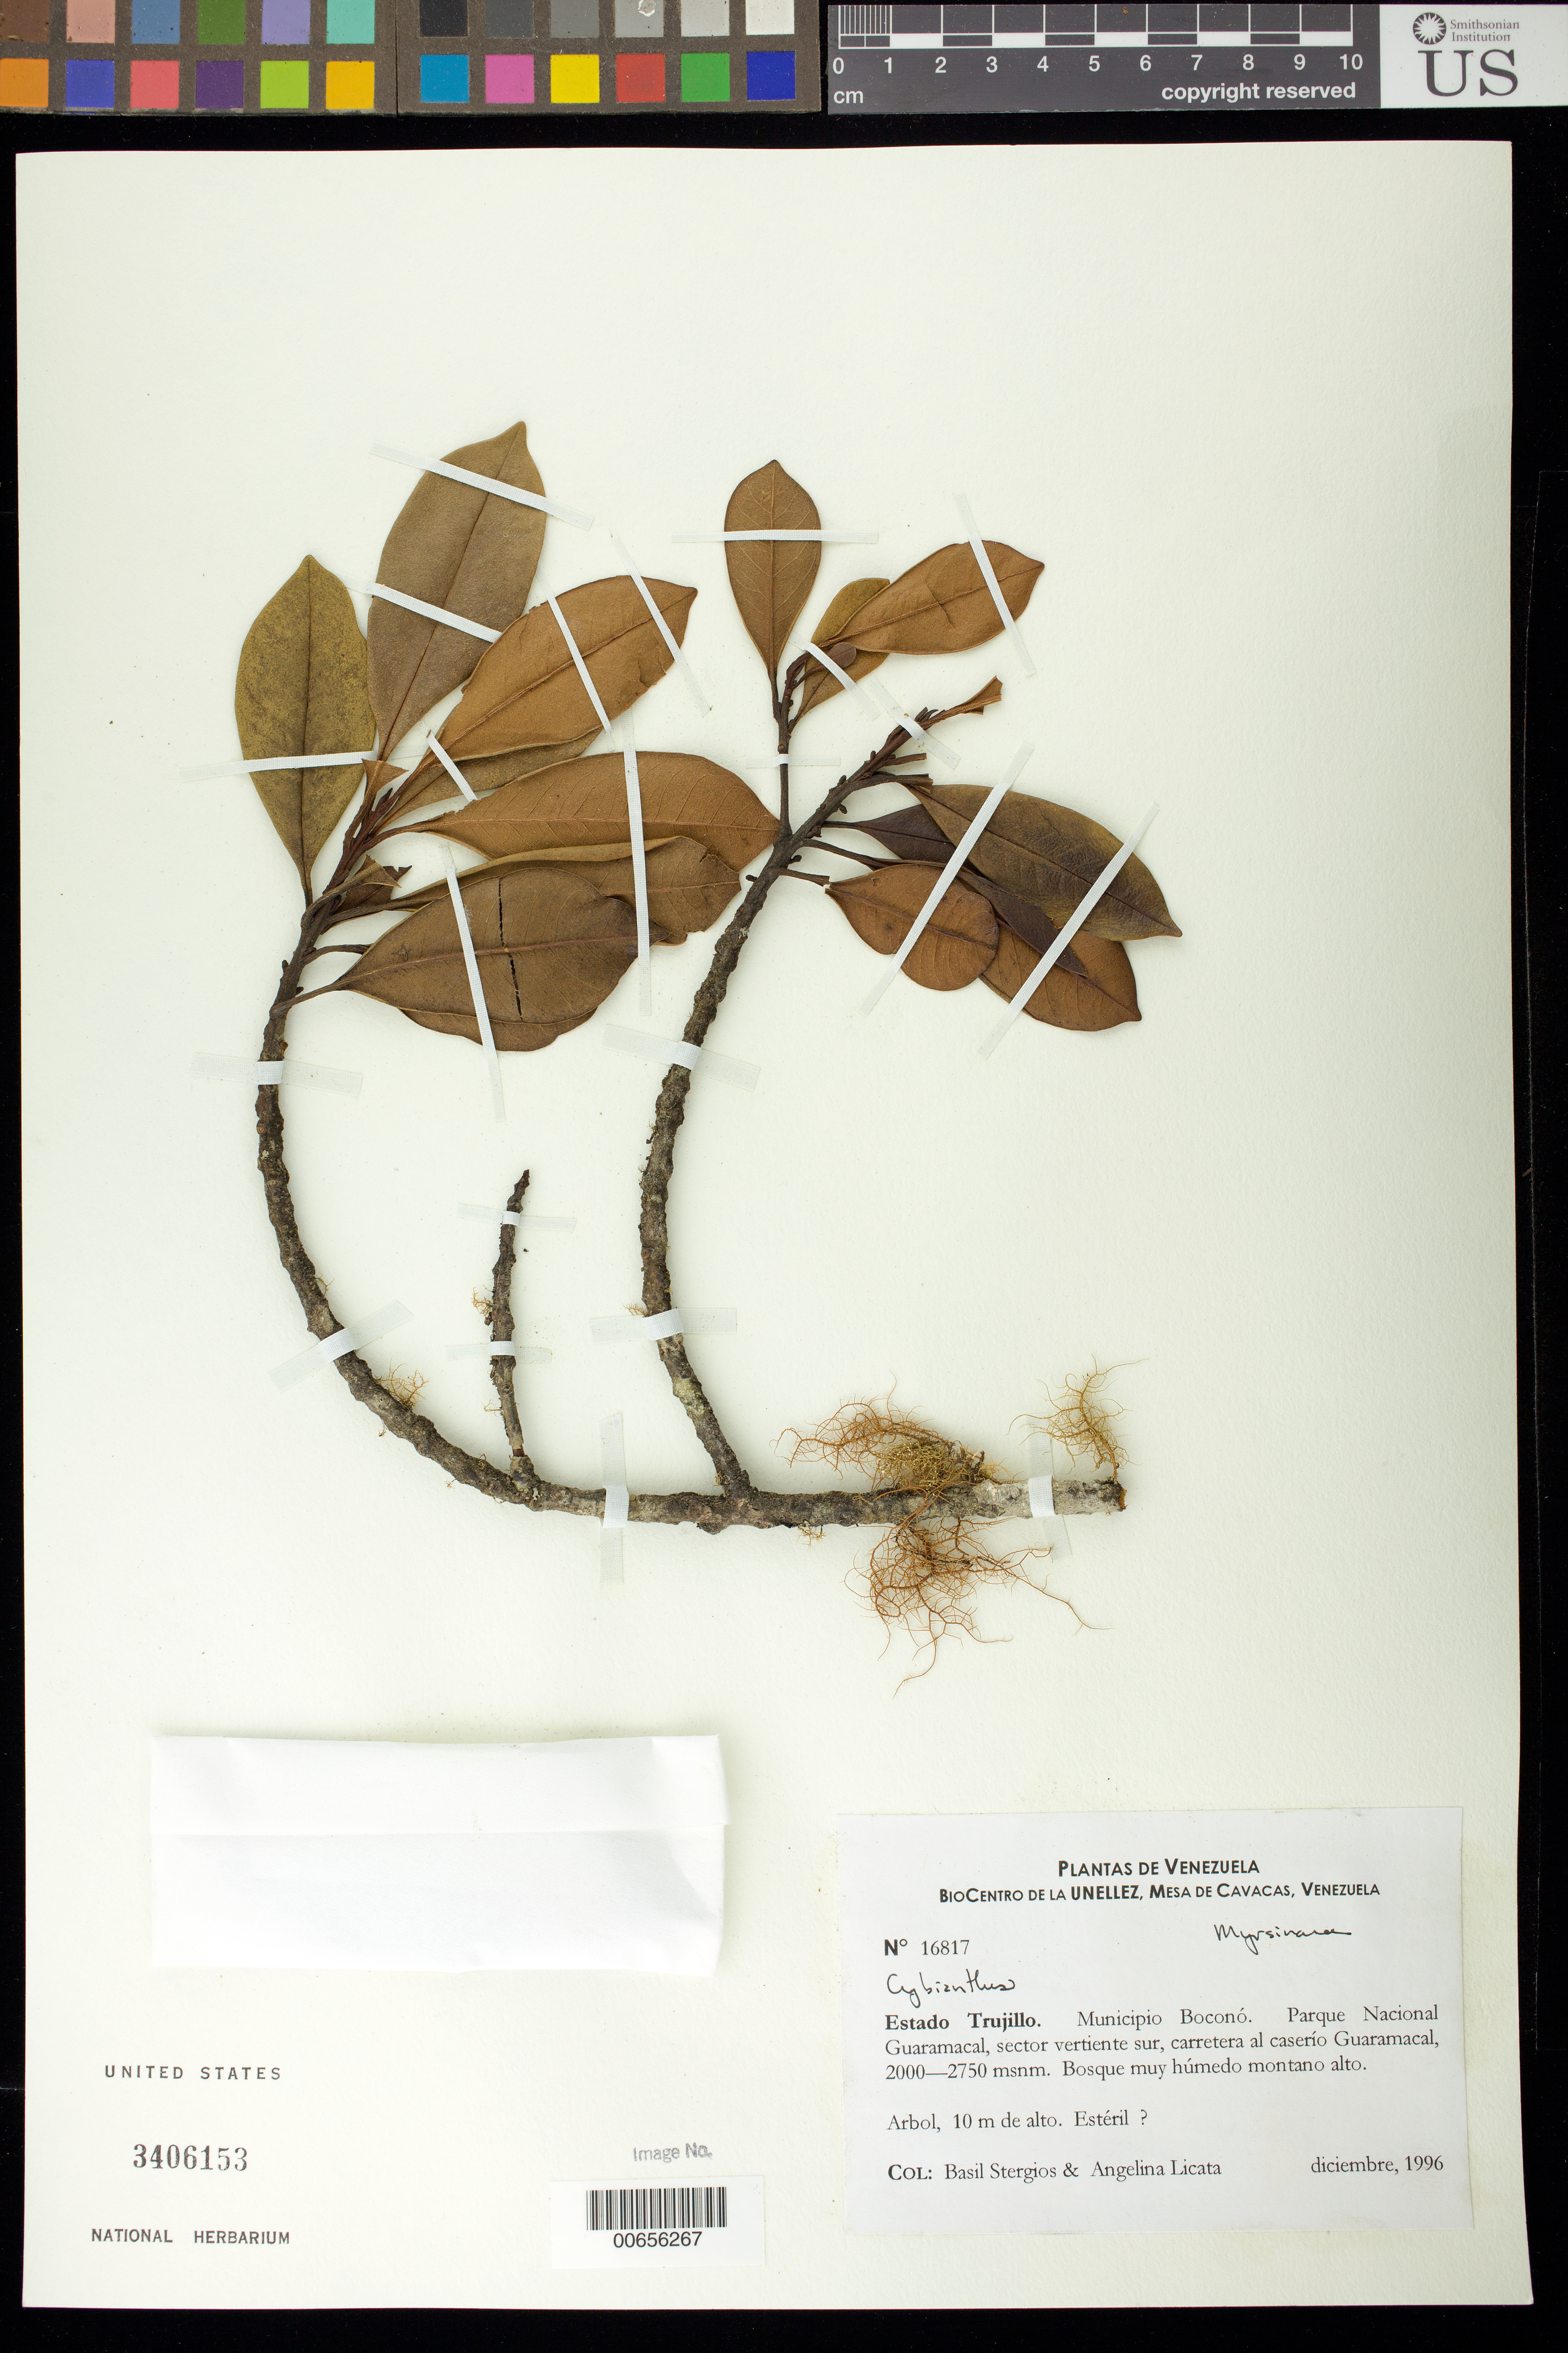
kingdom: Plantae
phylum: Tracheophyta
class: Magnoliopsida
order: Ericales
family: Primulaceae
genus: Cybianthus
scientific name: Cybianthus sp.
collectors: B. G. Stergios & A. Licata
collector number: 16817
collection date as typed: Dec 1996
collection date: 1996-12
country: Venezuela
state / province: Trujillo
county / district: Boconó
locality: Parque Nacional Guaramacal, vertiente S, carretera Guaramacal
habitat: Bosque muy húmedo montano alto.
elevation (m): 2000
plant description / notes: PORT, US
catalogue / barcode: US 3406153